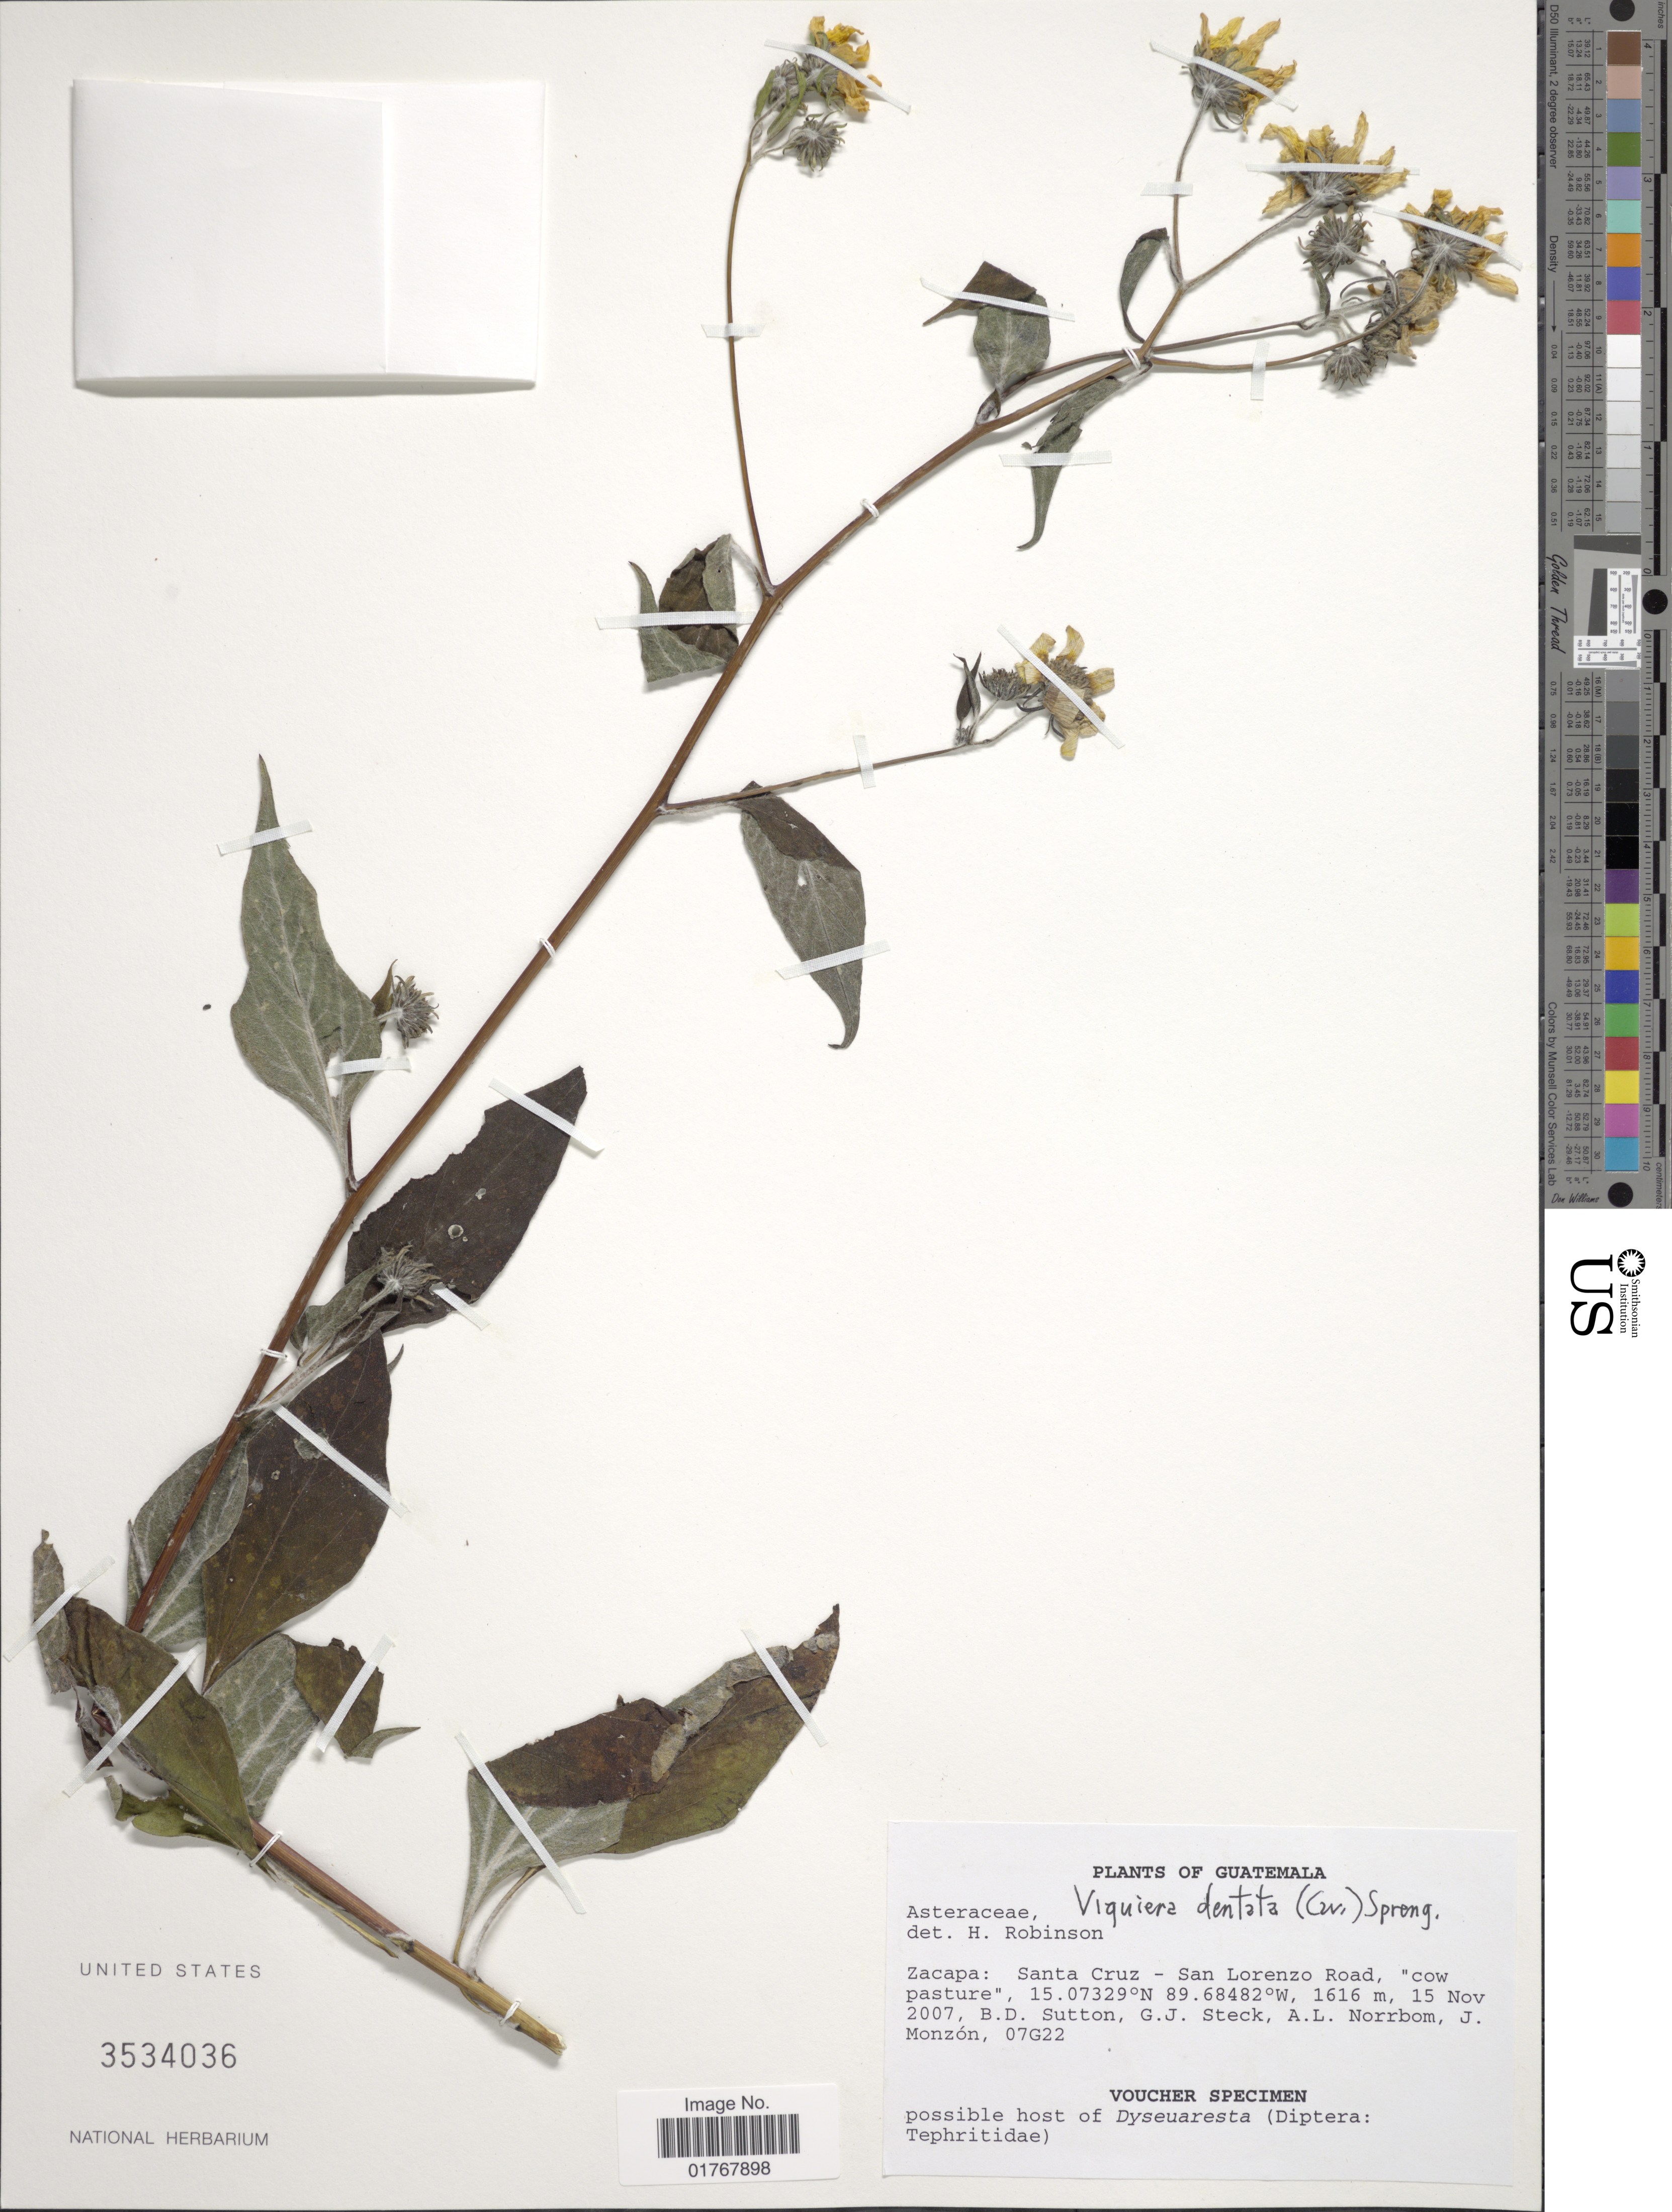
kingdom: Plantae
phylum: Tracheophyta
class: Magnoliopsida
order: Asterales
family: Asteraceae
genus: Viguiera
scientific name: Viguiera dentata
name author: (Cav.) Spreng.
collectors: B. Sutton, G. Steck, A. L. Norrbom & J. Monzon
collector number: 07G22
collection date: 2007-11-15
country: Guatemala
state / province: Zacapa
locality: Santa Cruz - San Lorenzo Road, 'cow pasture'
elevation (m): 1616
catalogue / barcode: US 3534036